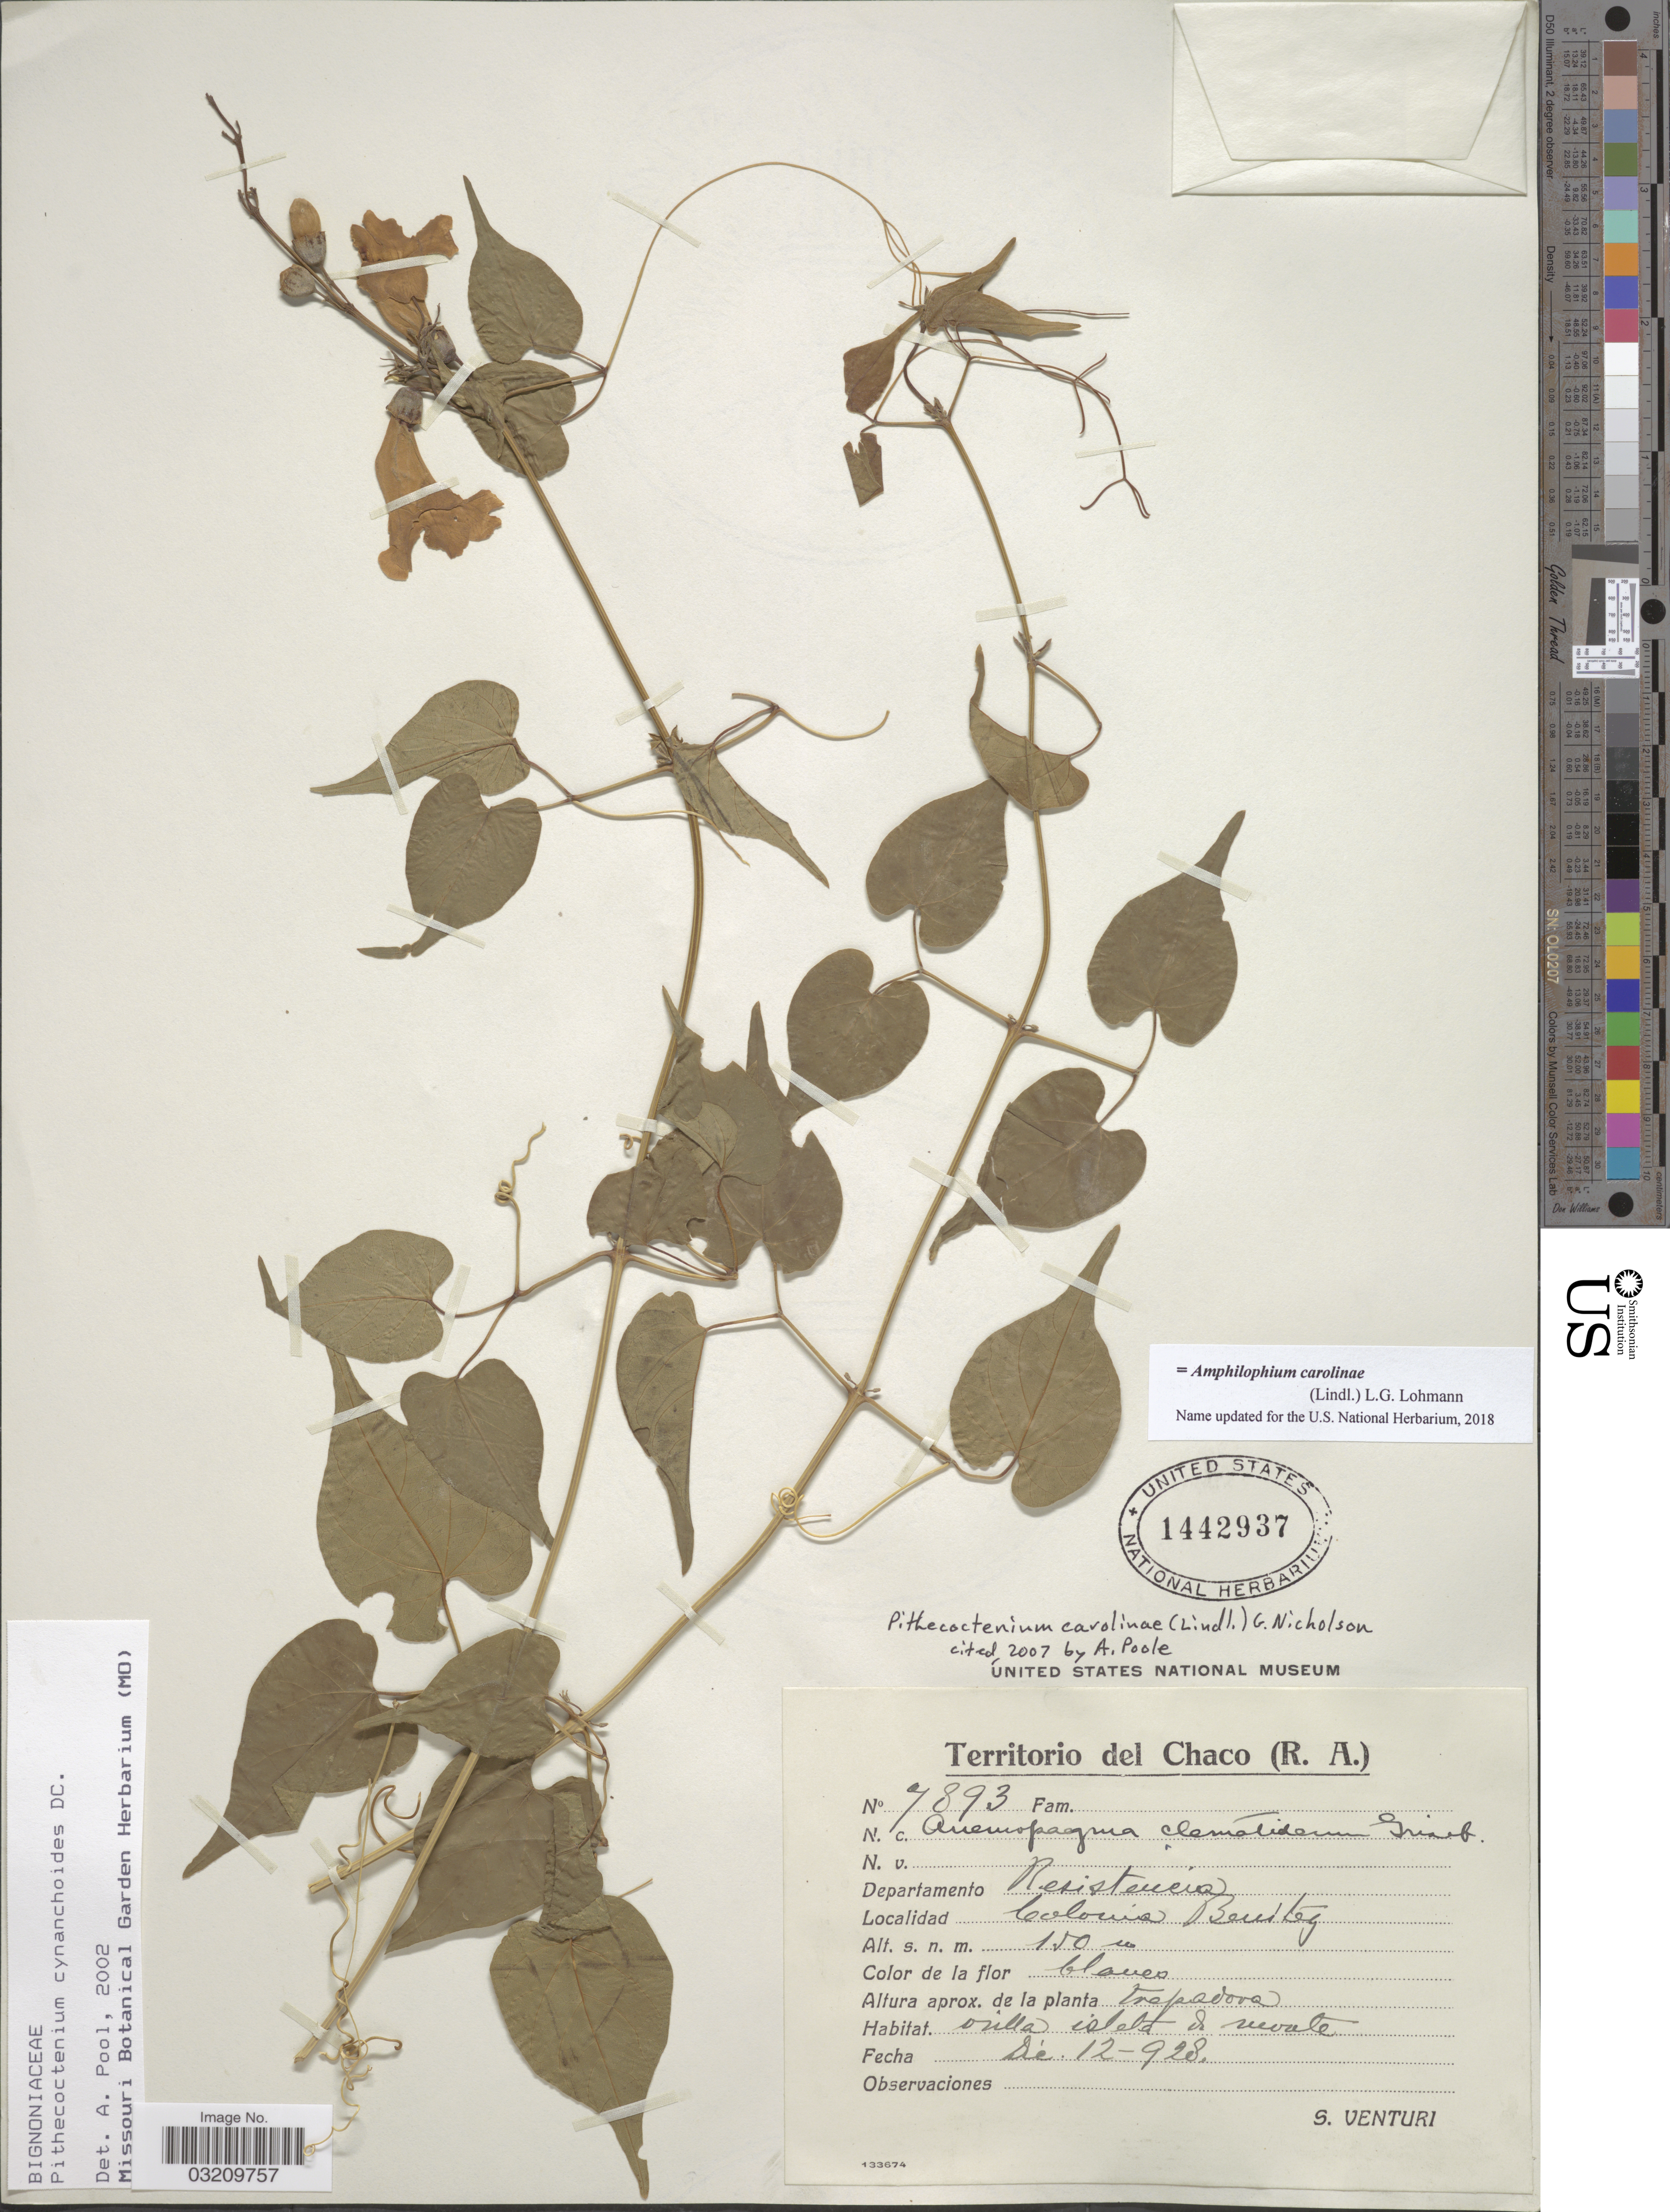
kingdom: Plantae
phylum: Tracheophyta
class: Magnoliopsida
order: Lamiales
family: Bignoniaceae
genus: Amphilophium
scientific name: Amphilophium carolinae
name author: (Lindl.) L.G. Lohmann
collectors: S. Venturi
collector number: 7893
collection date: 1928-12-12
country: Argentina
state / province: Chaco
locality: Departamento Presidencia. Colonia Benitez.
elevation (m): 150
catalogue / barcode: US 1442937